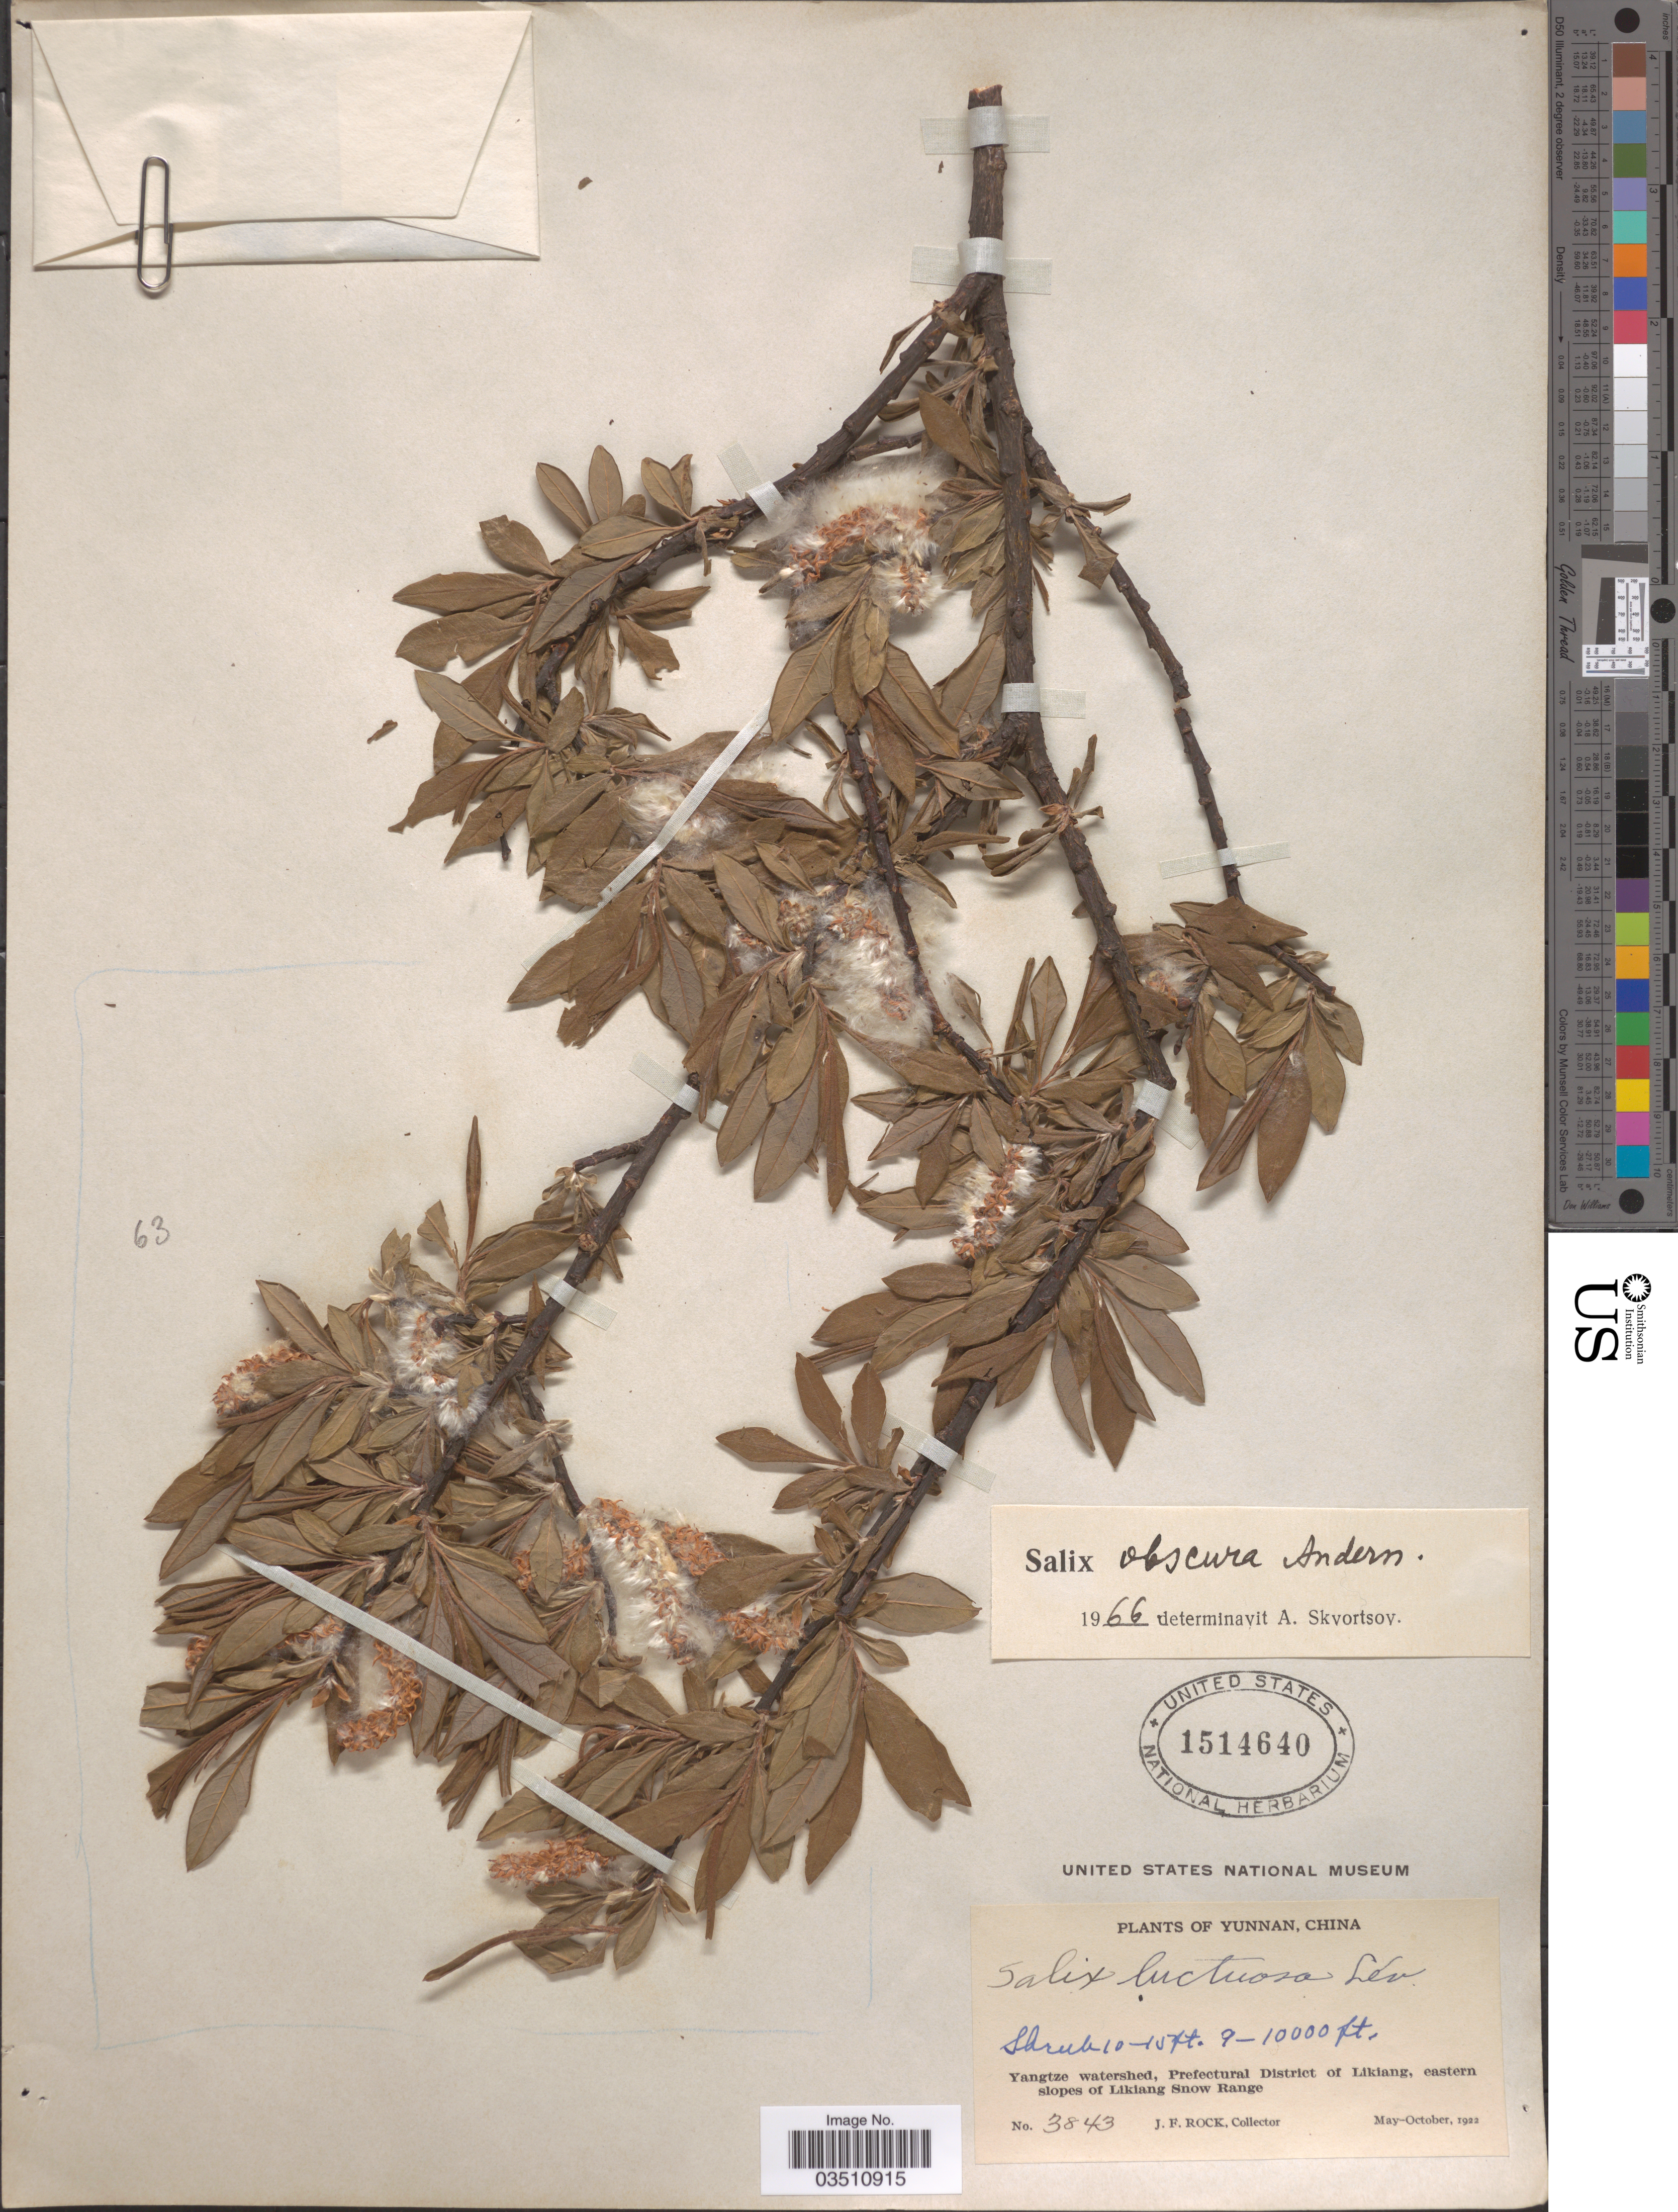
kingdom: Plantae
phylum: Tracheophyta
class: Magnoliopsida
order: Malpighiales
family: Salicaceae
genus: Salix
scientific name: Salix obscura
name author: Andersson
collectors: J. Rock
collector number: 3843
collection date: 1922-05/1922-10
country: China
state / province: Yunnan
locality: Yangtze watershed, Prefectural District of Likiang, eastern slopes of Likiang Snow Range.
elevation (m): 2743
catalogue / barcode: US 1514640